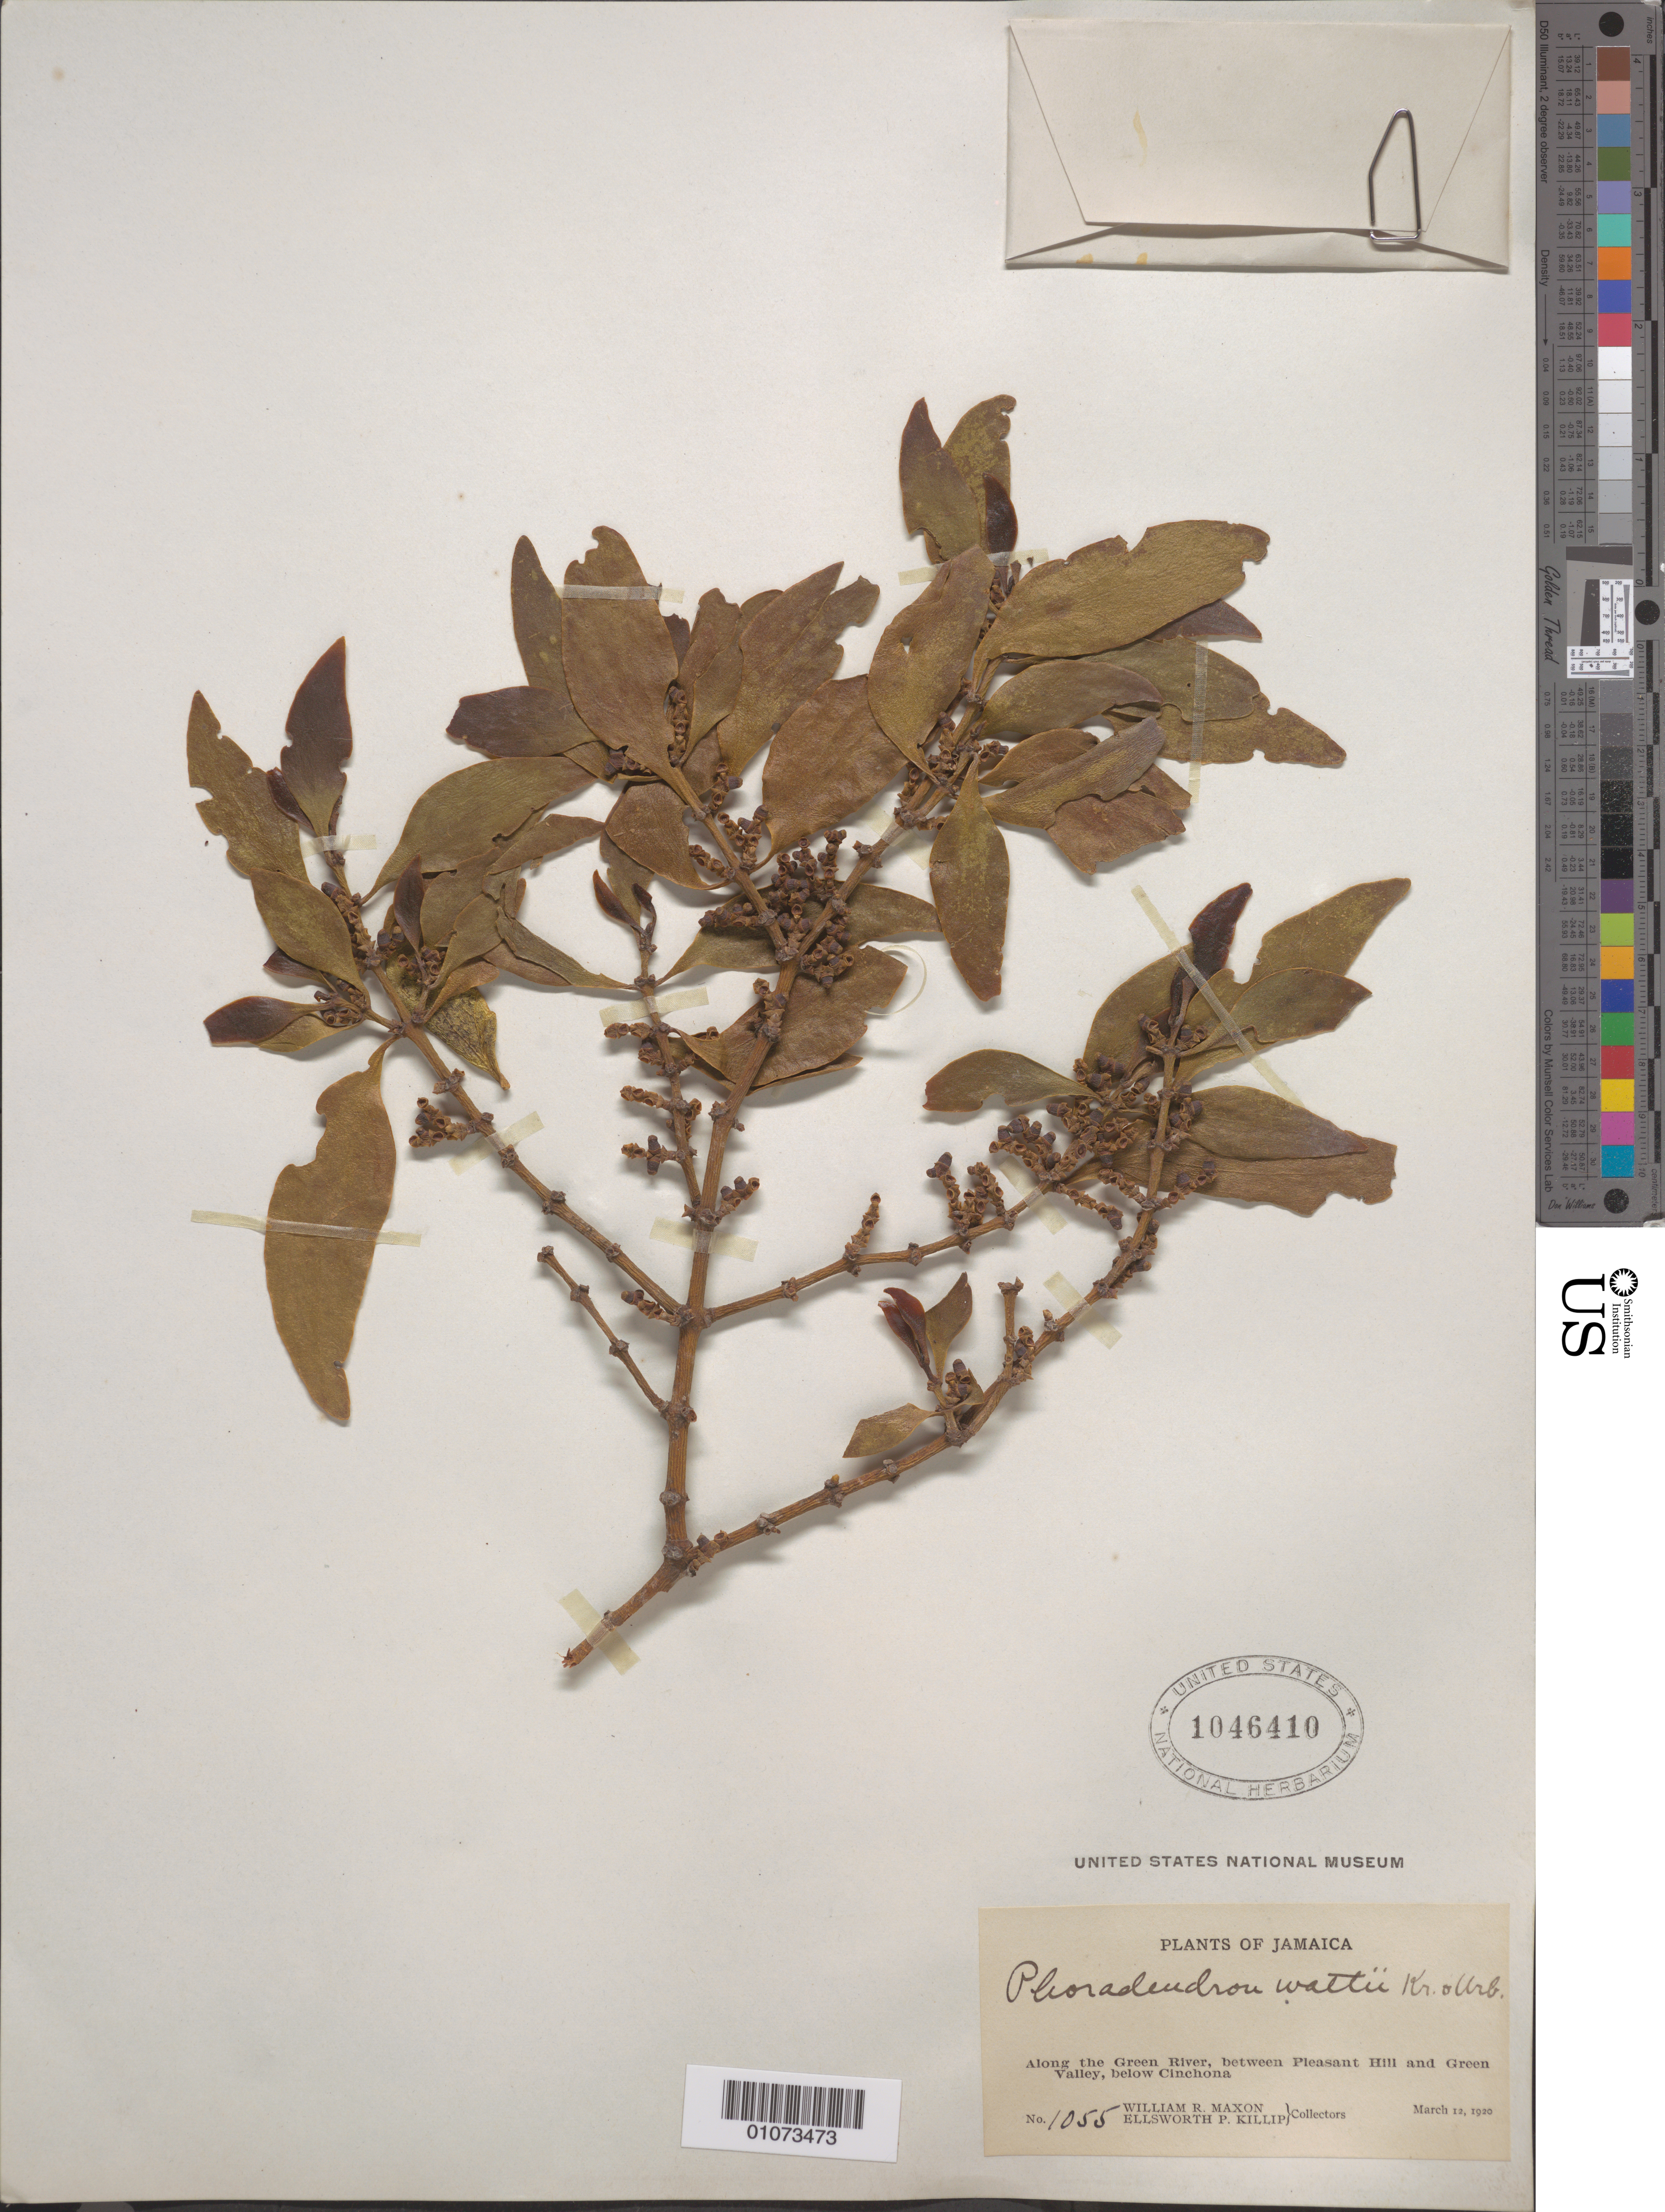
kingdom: Plantae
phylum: Tracheophyta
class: Magnoliopsida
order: Santalales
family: Viscaceae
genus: Phoradendron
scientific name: Phoradendron wattii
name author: Krug & Urb.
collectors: W. R. Maxon & E. P. Killip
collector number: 1055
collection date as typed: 12 Mar 1920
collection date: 1920-03-12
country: Jamaica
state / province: Hanover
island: Jamaica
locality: Along the Green River, between Pleasant Hill and Green Valley, below Cinchona.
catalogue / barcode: US 1046410